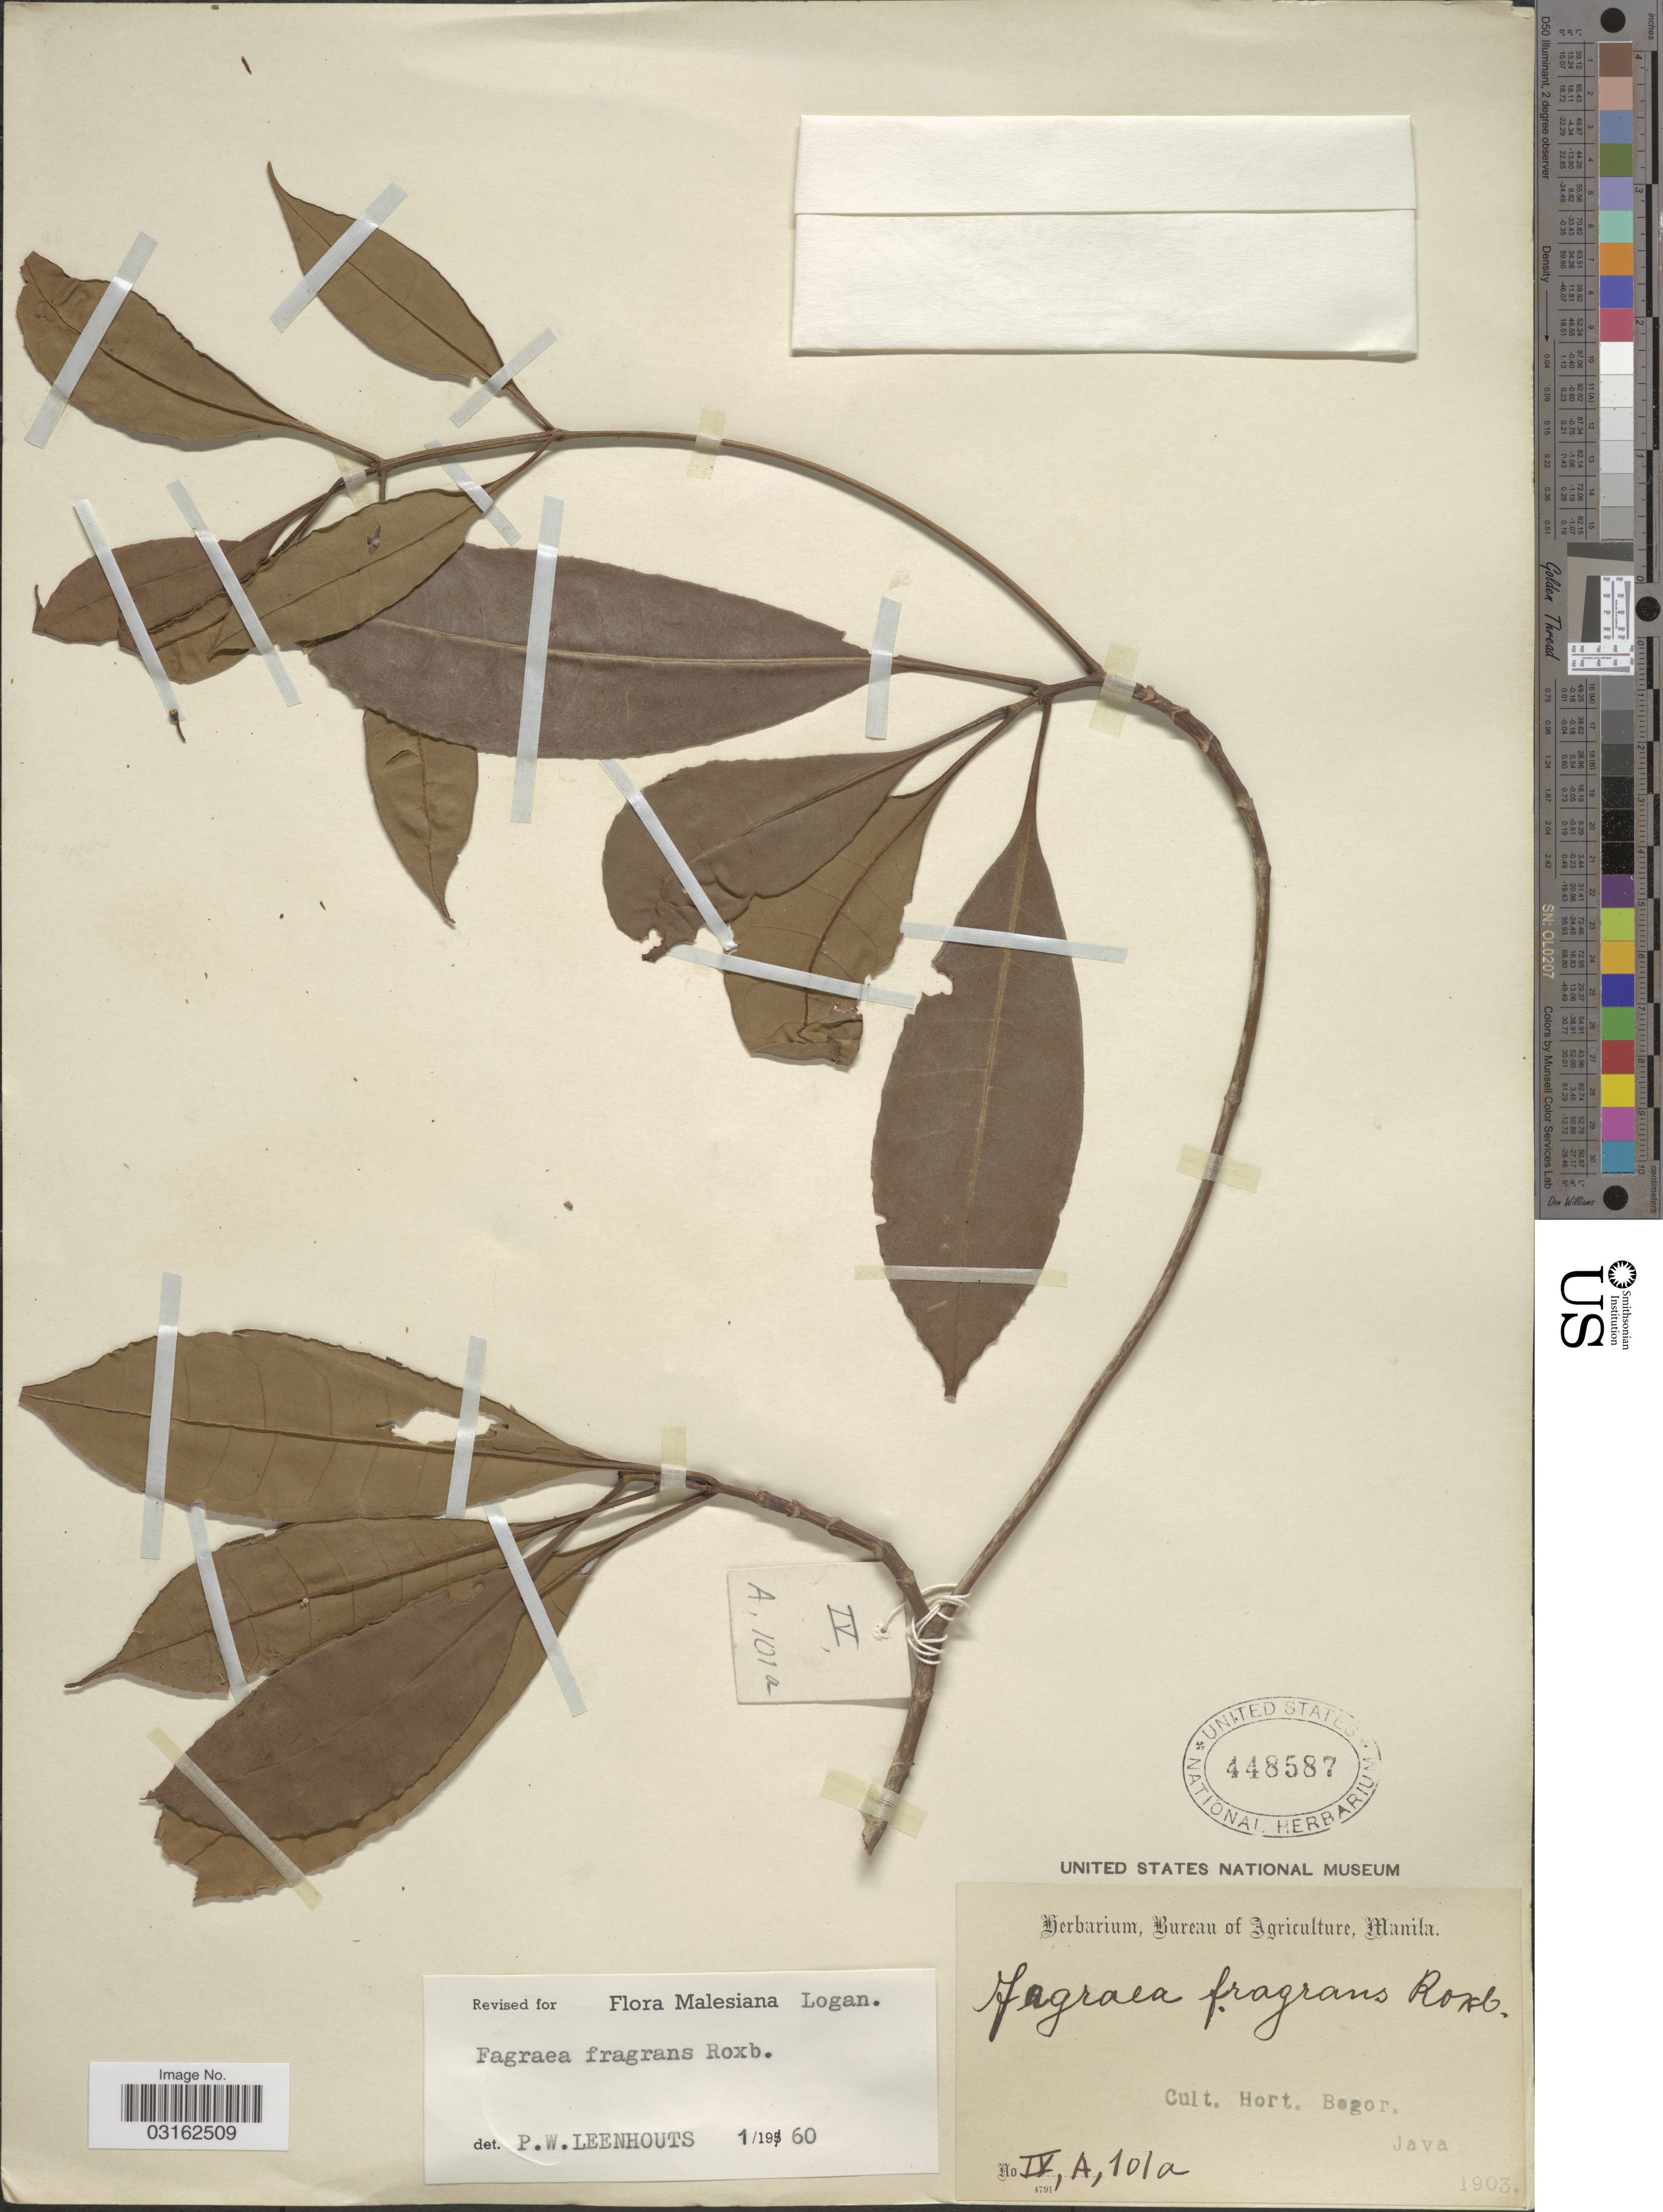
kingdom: Plantae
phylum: Tracheophyta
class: Magnoliopsida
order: Gentianales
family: Gentianaceae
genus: Fagraea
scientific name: Fagraea fragrans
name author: Roxb.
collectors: Ex herb. Bureau of Agriculture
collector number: IV, A, 101a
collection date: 1903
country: Indonesia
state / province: Java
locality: Hort. Bogor.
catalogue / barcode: US 448587